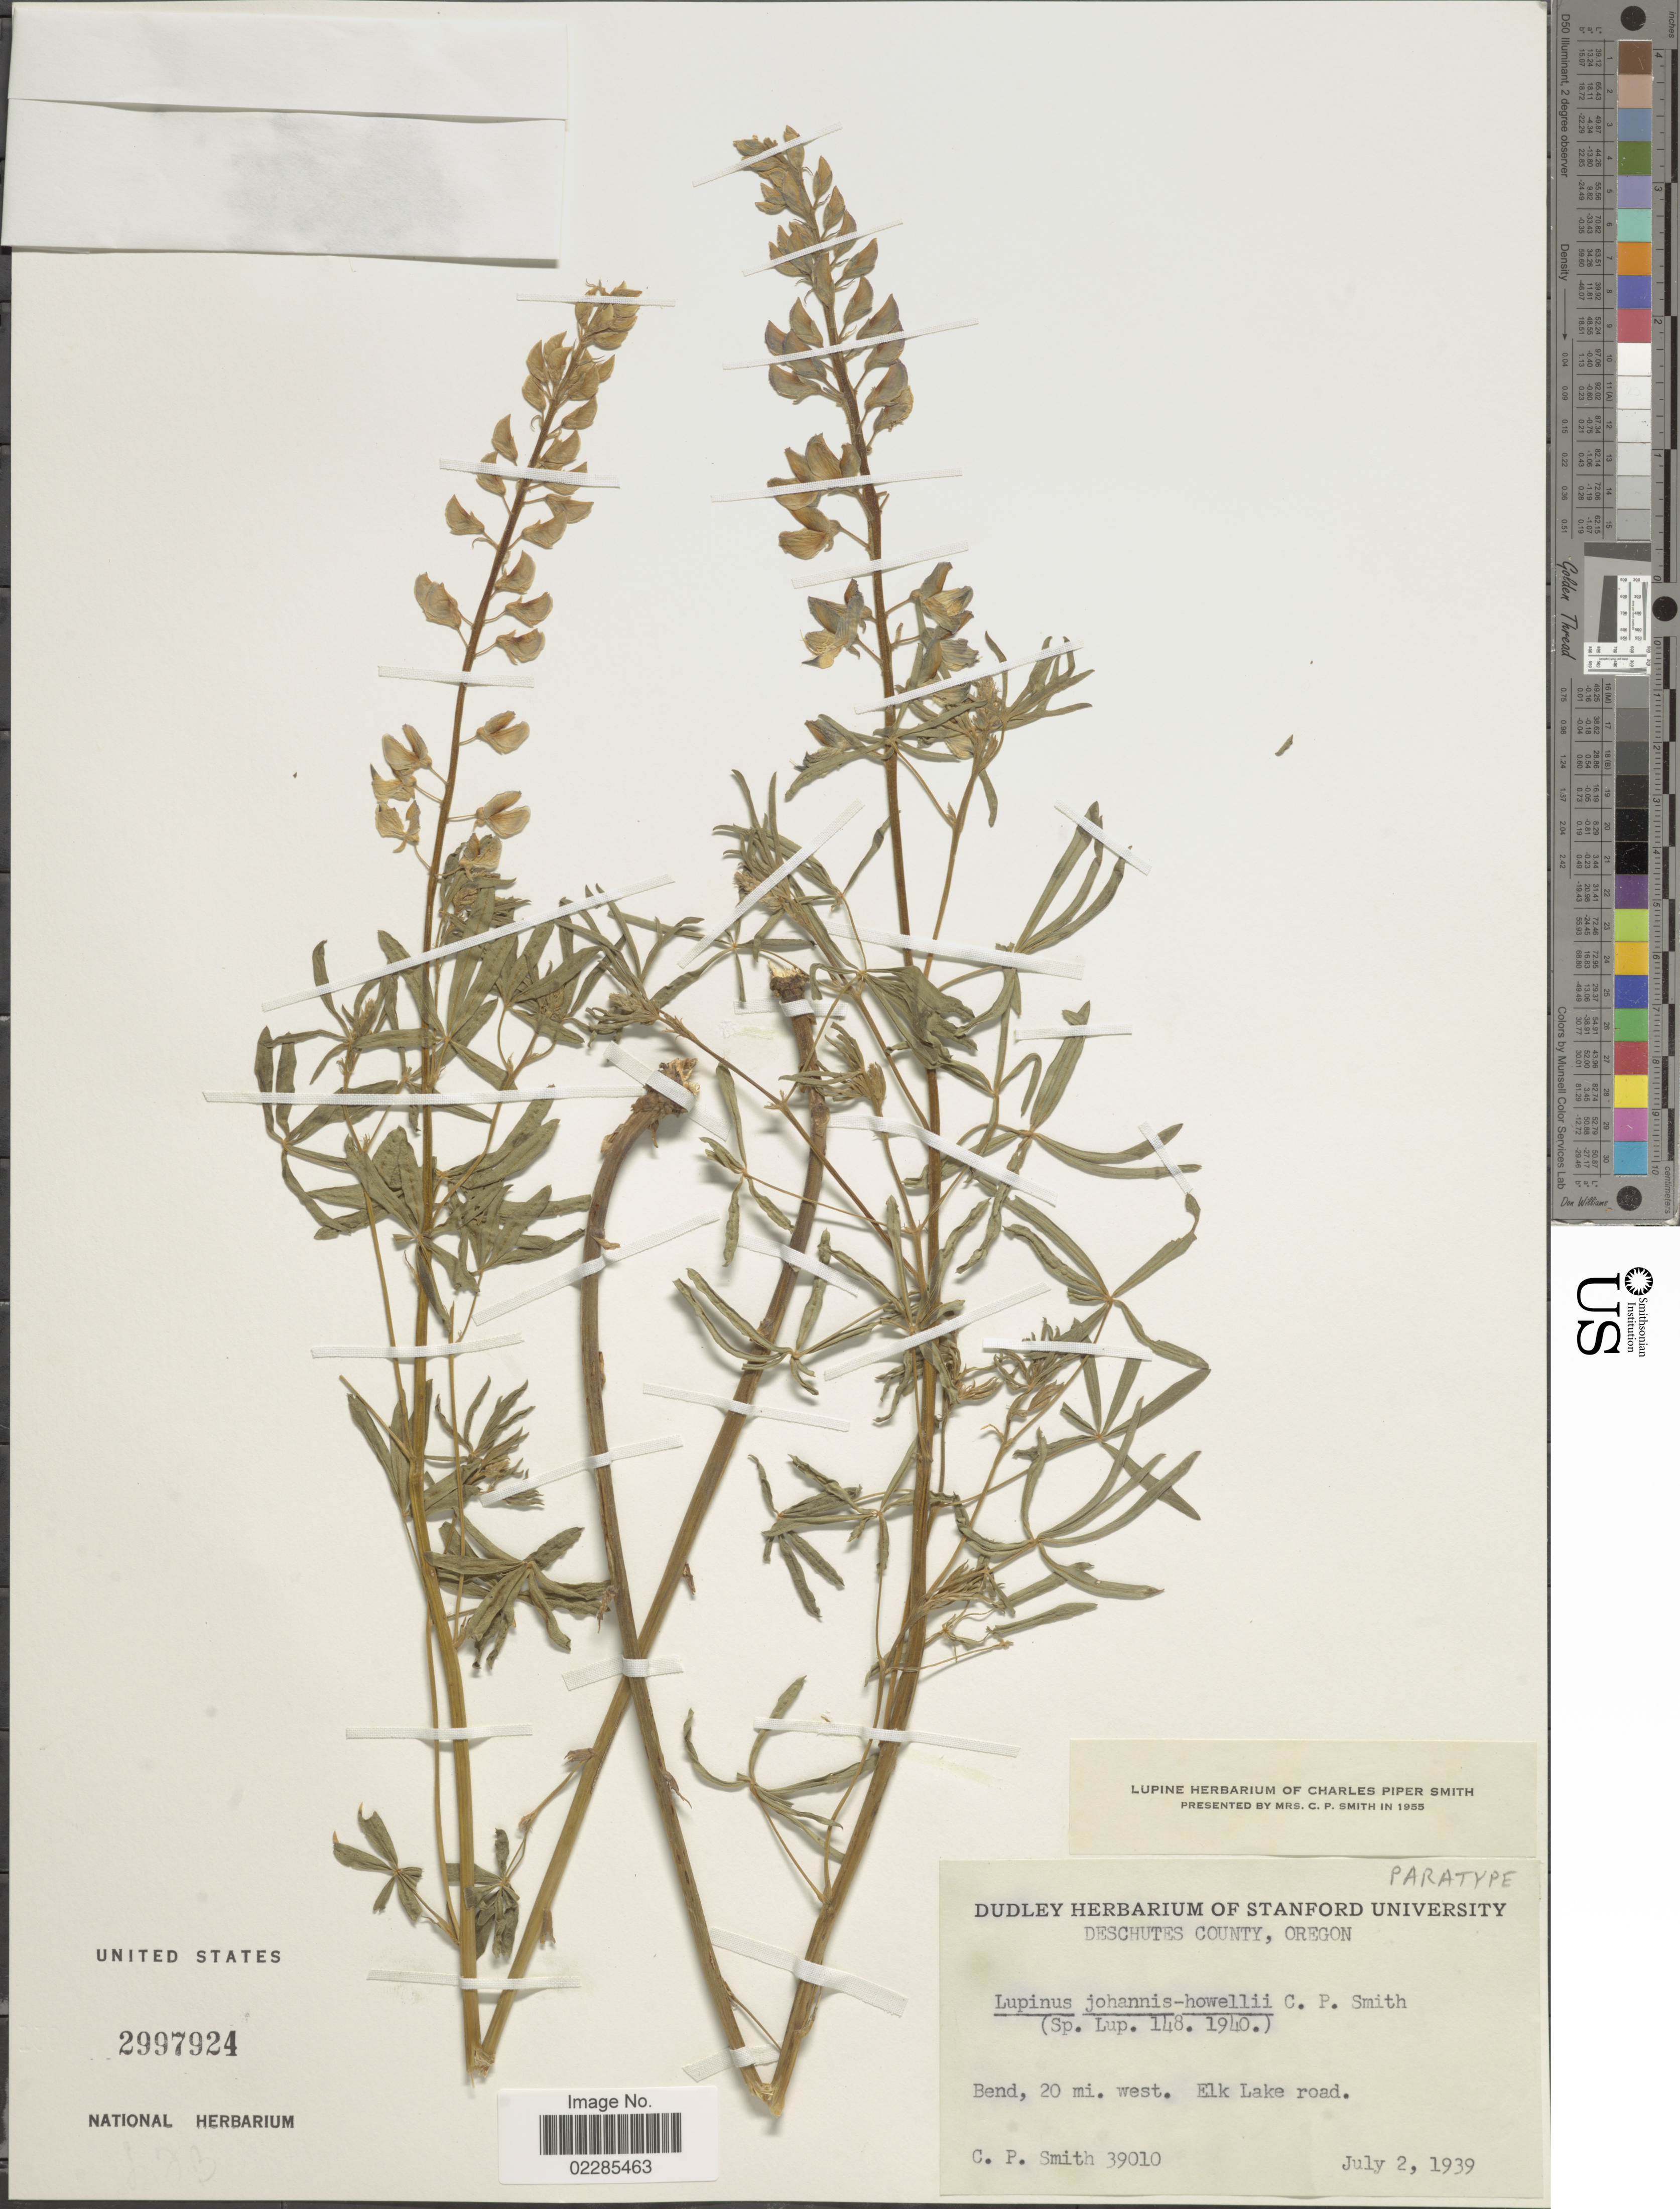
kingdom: Plantae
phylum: Tracheophyta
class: Magnoliopsida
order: Fabales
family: Fabaceae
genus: Lupinus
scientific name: Lupinus johannis-howellii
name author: C.P. Sm.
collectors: C. P. Smith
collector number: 39010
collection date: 1939-07-02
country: United States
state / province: Oregon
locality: Deschutes County, Bend, 20 mi west, Elk Lake road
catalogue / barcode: US 2997924